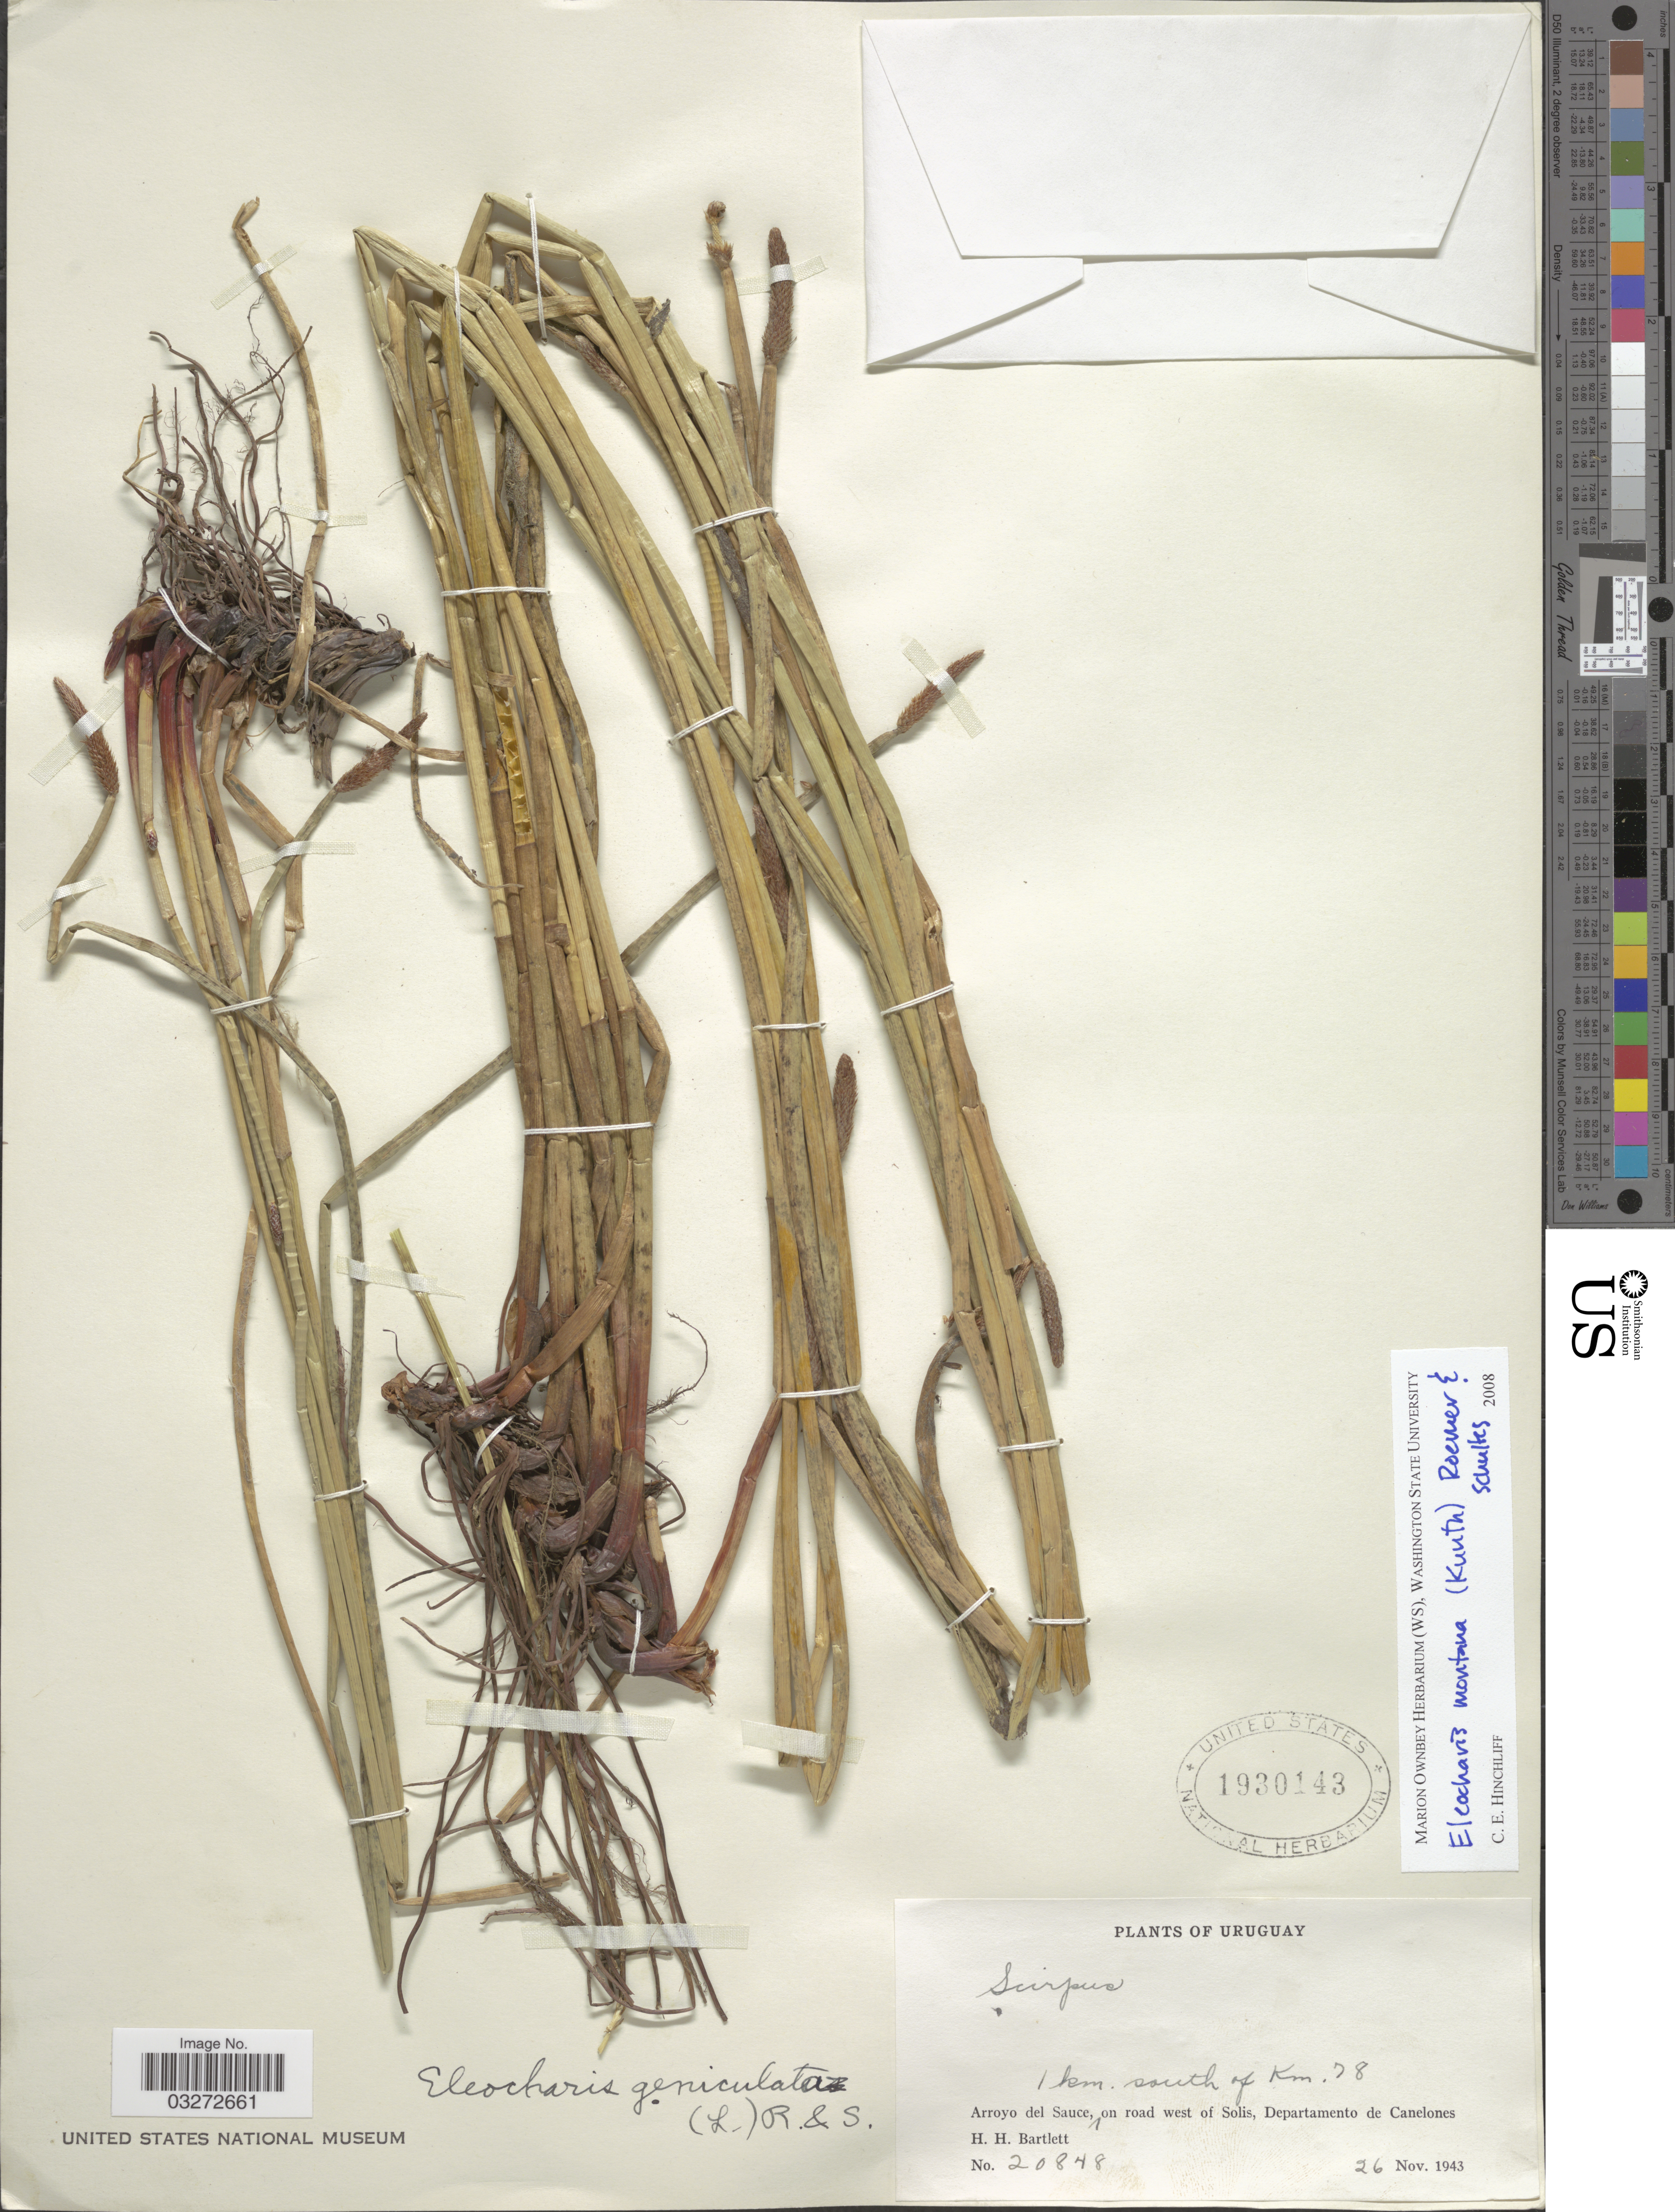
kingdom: Plantae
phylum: Tracheophyta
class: Liliopsida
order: Poales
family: Cyperaceae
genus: Eleocharis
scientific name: Eleocharis montana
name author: (Kunth) Roem. & Schult.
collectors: H. H. Bartlett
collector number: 20848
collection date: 1943-11-16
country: Uruguay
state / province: Canelones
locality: Arroyo del Sauce, 1 km. south of Km. 78 on road west of Solis, Departamento de Canelones.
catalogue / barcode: US 1930143